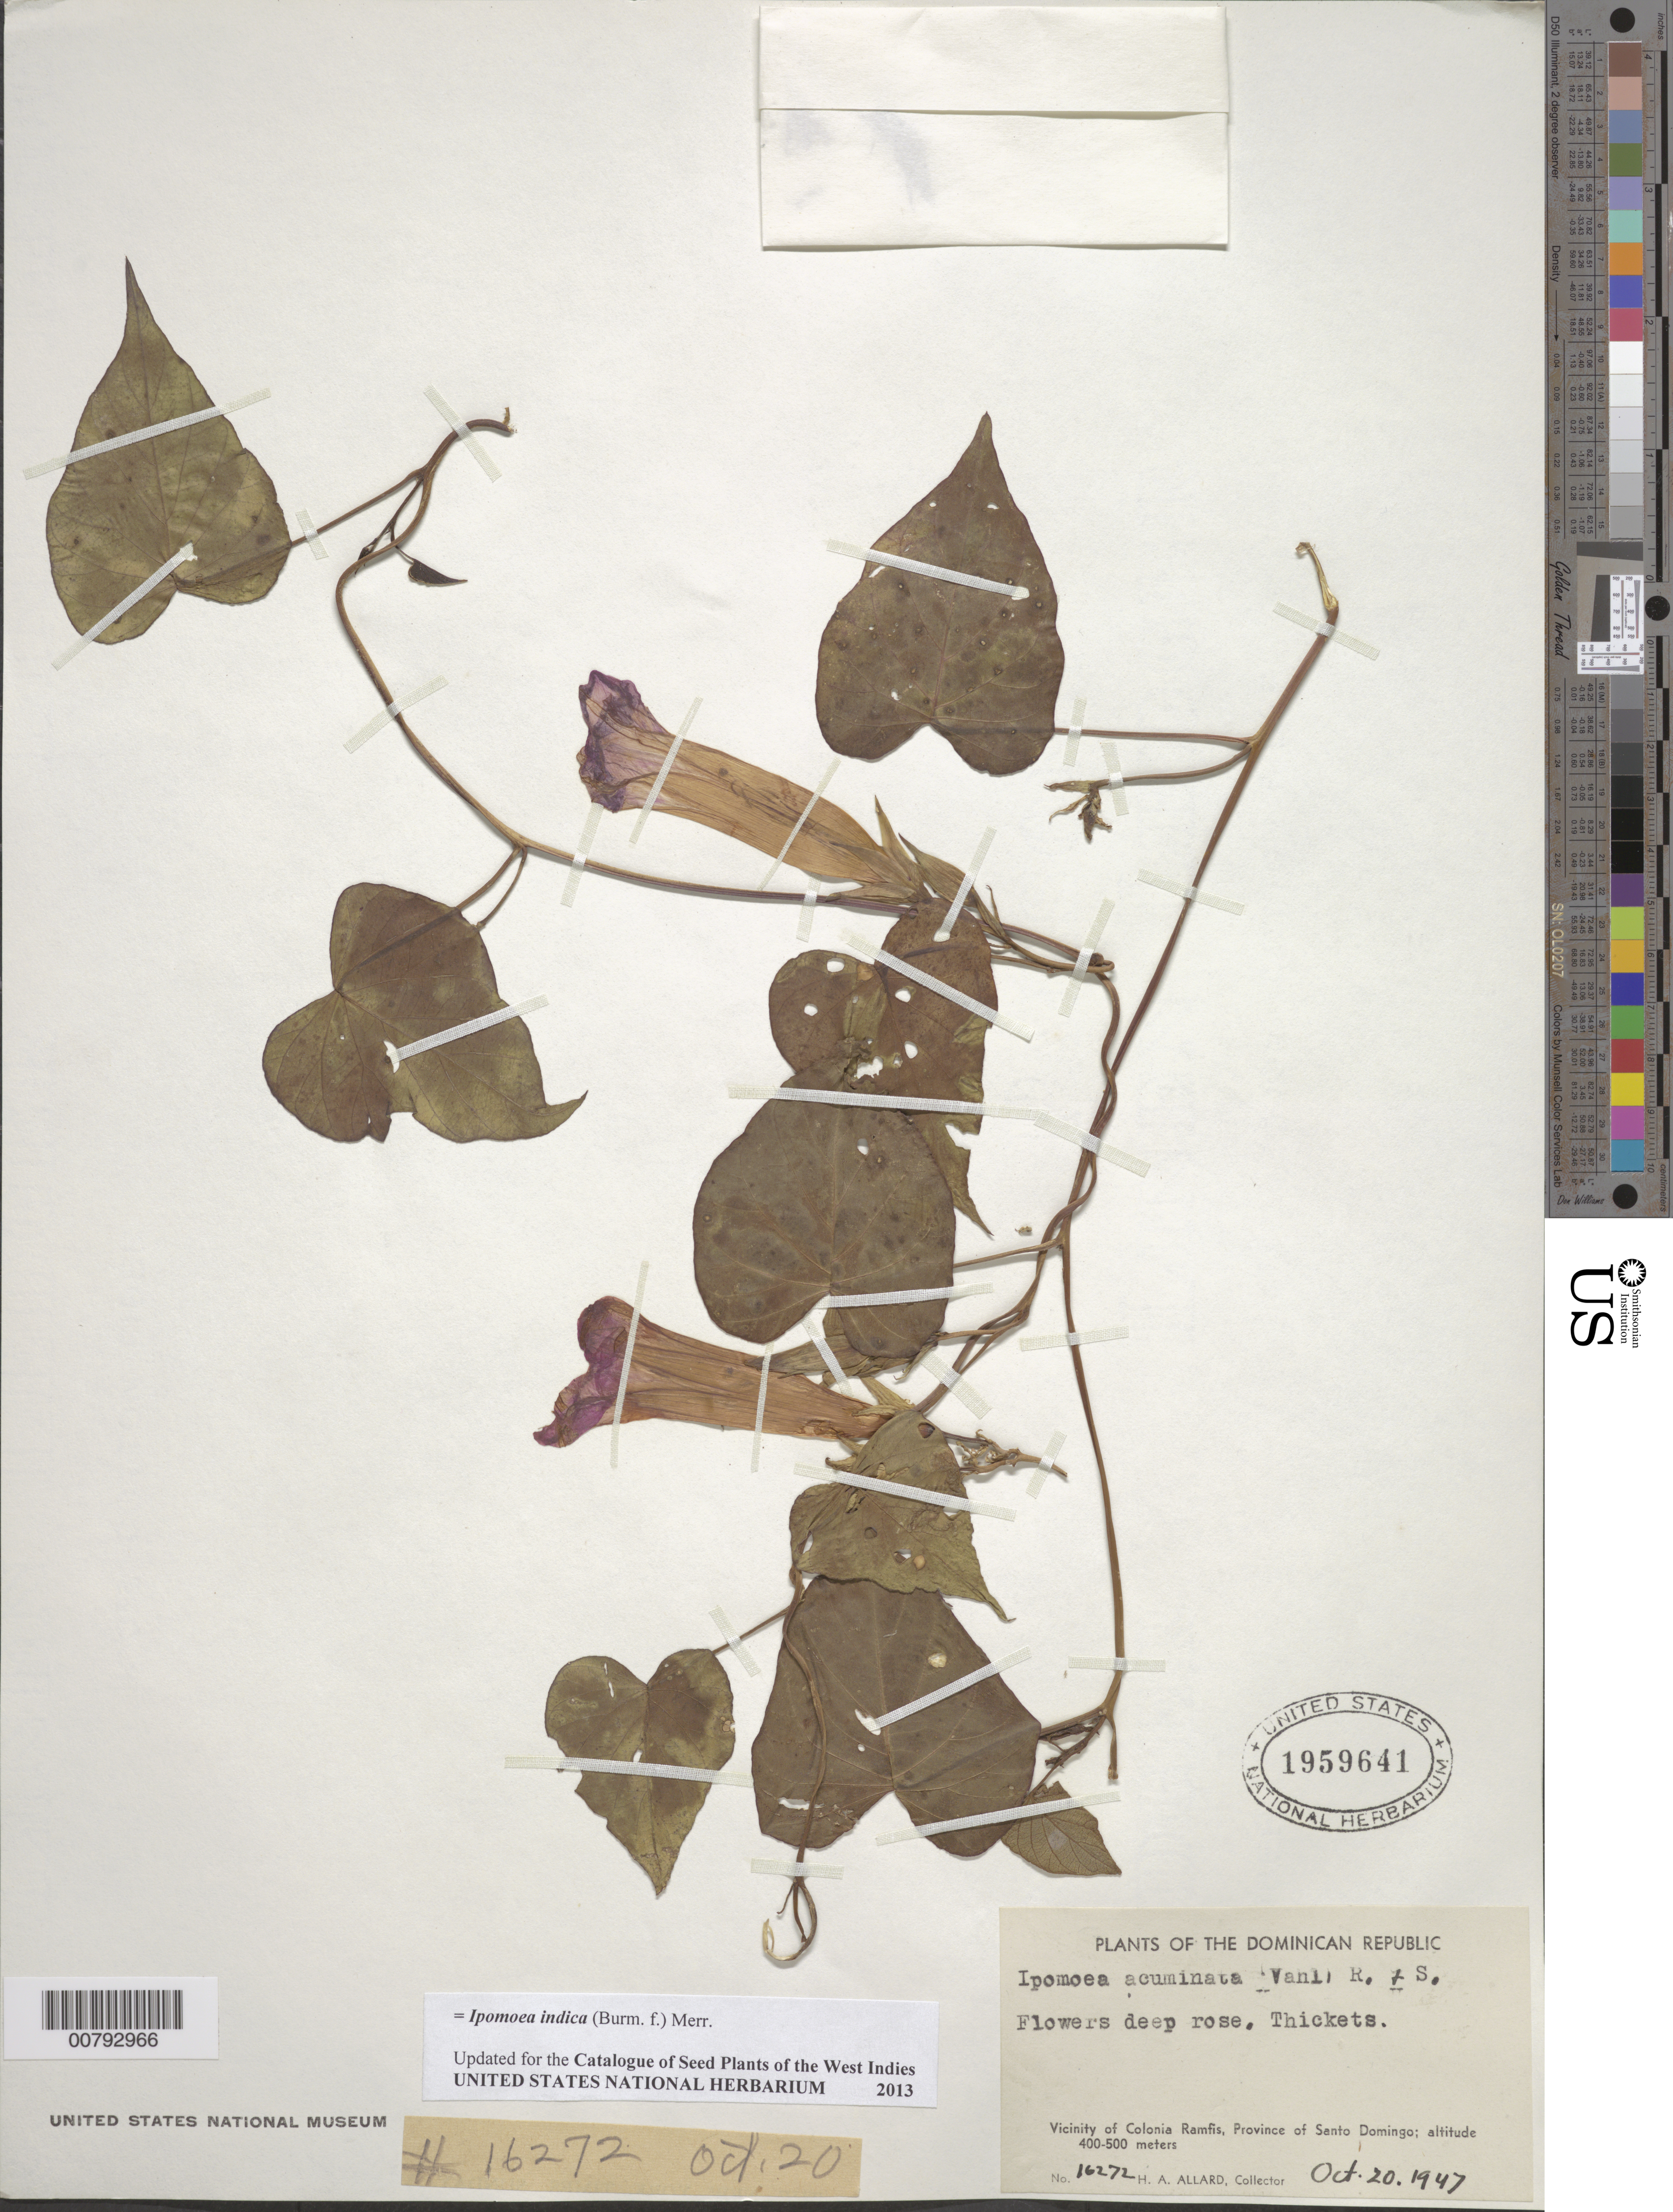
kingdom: Plantae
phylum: Tracheophyta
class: Magnoliopsida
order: Solanales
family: Convolvulaceae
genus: Ipomoea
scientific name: Ipomoea indica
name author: (Burm.) Merr.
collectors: H. A. Allard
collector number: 16272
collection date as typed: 20 Oct 1947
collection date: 1947-10-20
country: Dominican Republic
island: Hispaniola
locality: Province of Santo Domingo, vicinity of Colonia Ramfis.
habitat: Thickets.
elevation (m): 400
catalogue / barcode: US 1959641